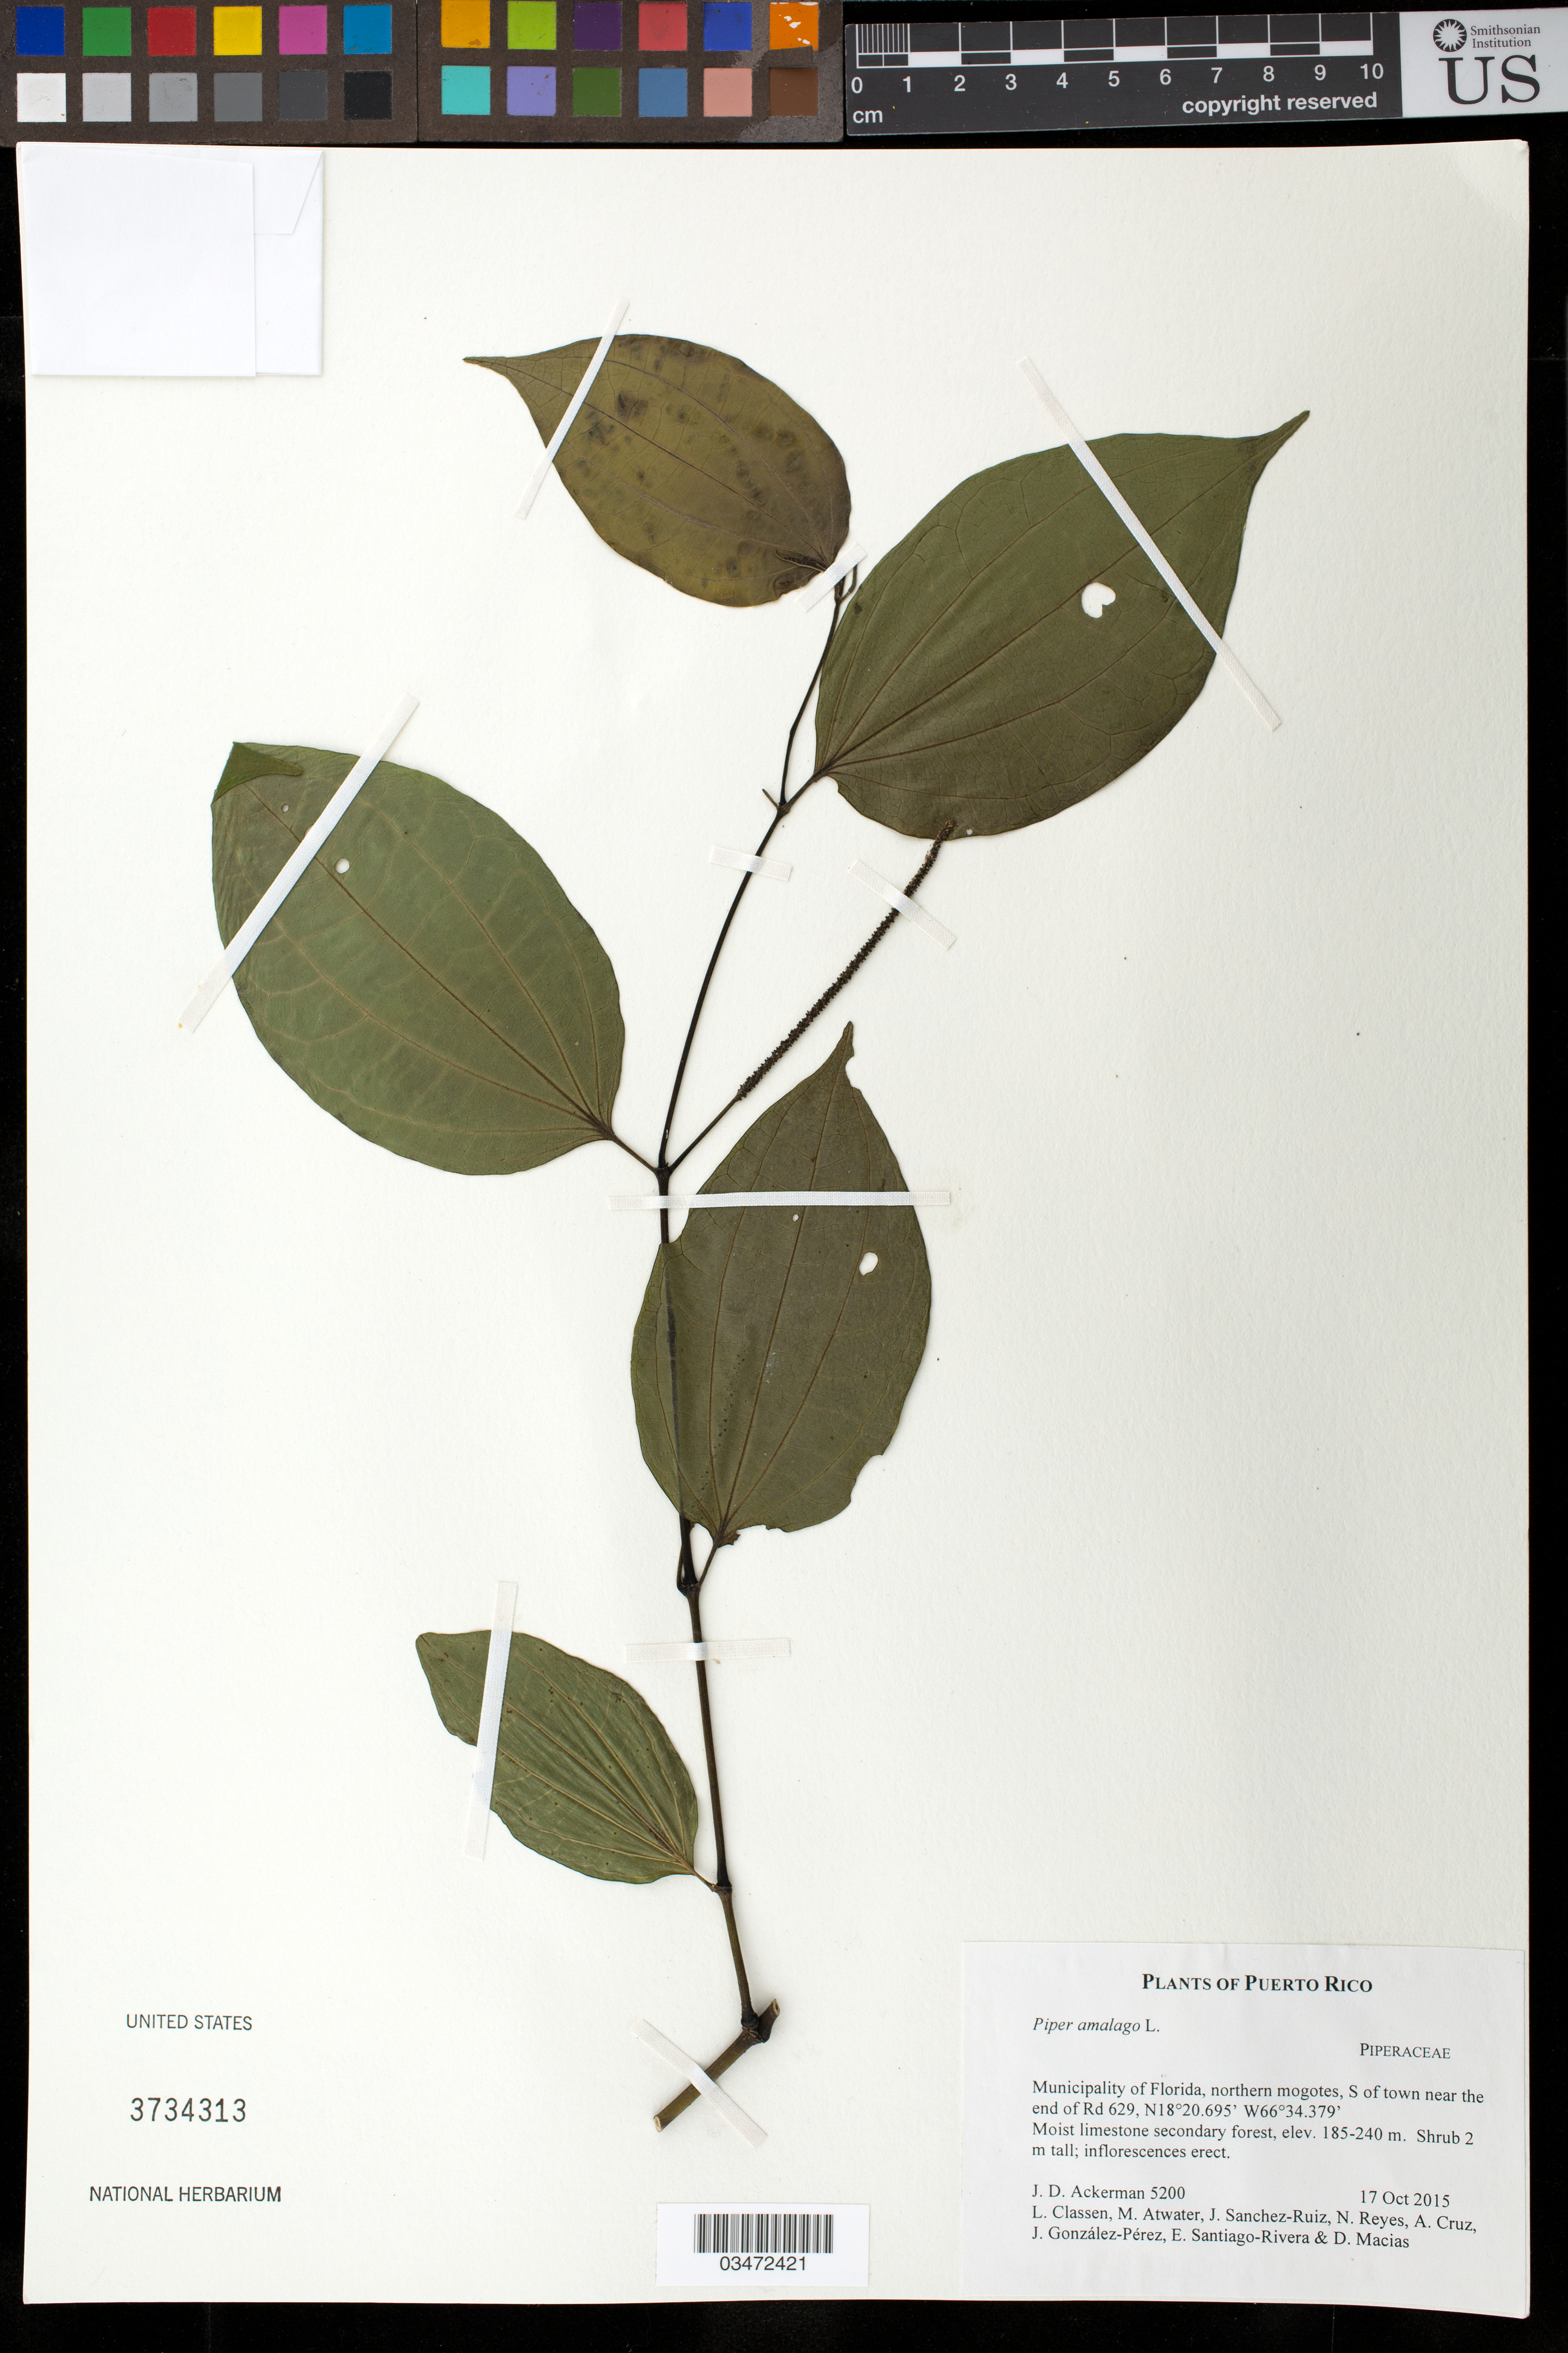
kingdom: Plantae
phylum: Tracheophyta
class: Magnoliopsida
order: Piperales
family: Piperaceae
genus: Piper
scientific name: Piper amalago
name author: L.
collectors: J. D. Ackerman, L. Classen, M. Atwater, J. Sanchez-Ruiz, N. Reyes, A. Cruz, J. González-Pérez, E. Santiago-Rivera & D. Macías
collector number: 5200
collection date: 2015-10-17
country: Puerto Rico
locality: Mun. Florida, northern mogotes, S of town near the end of Rd 629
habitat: Moist limestone secondary forest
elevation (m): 185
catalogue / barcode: US 3734313